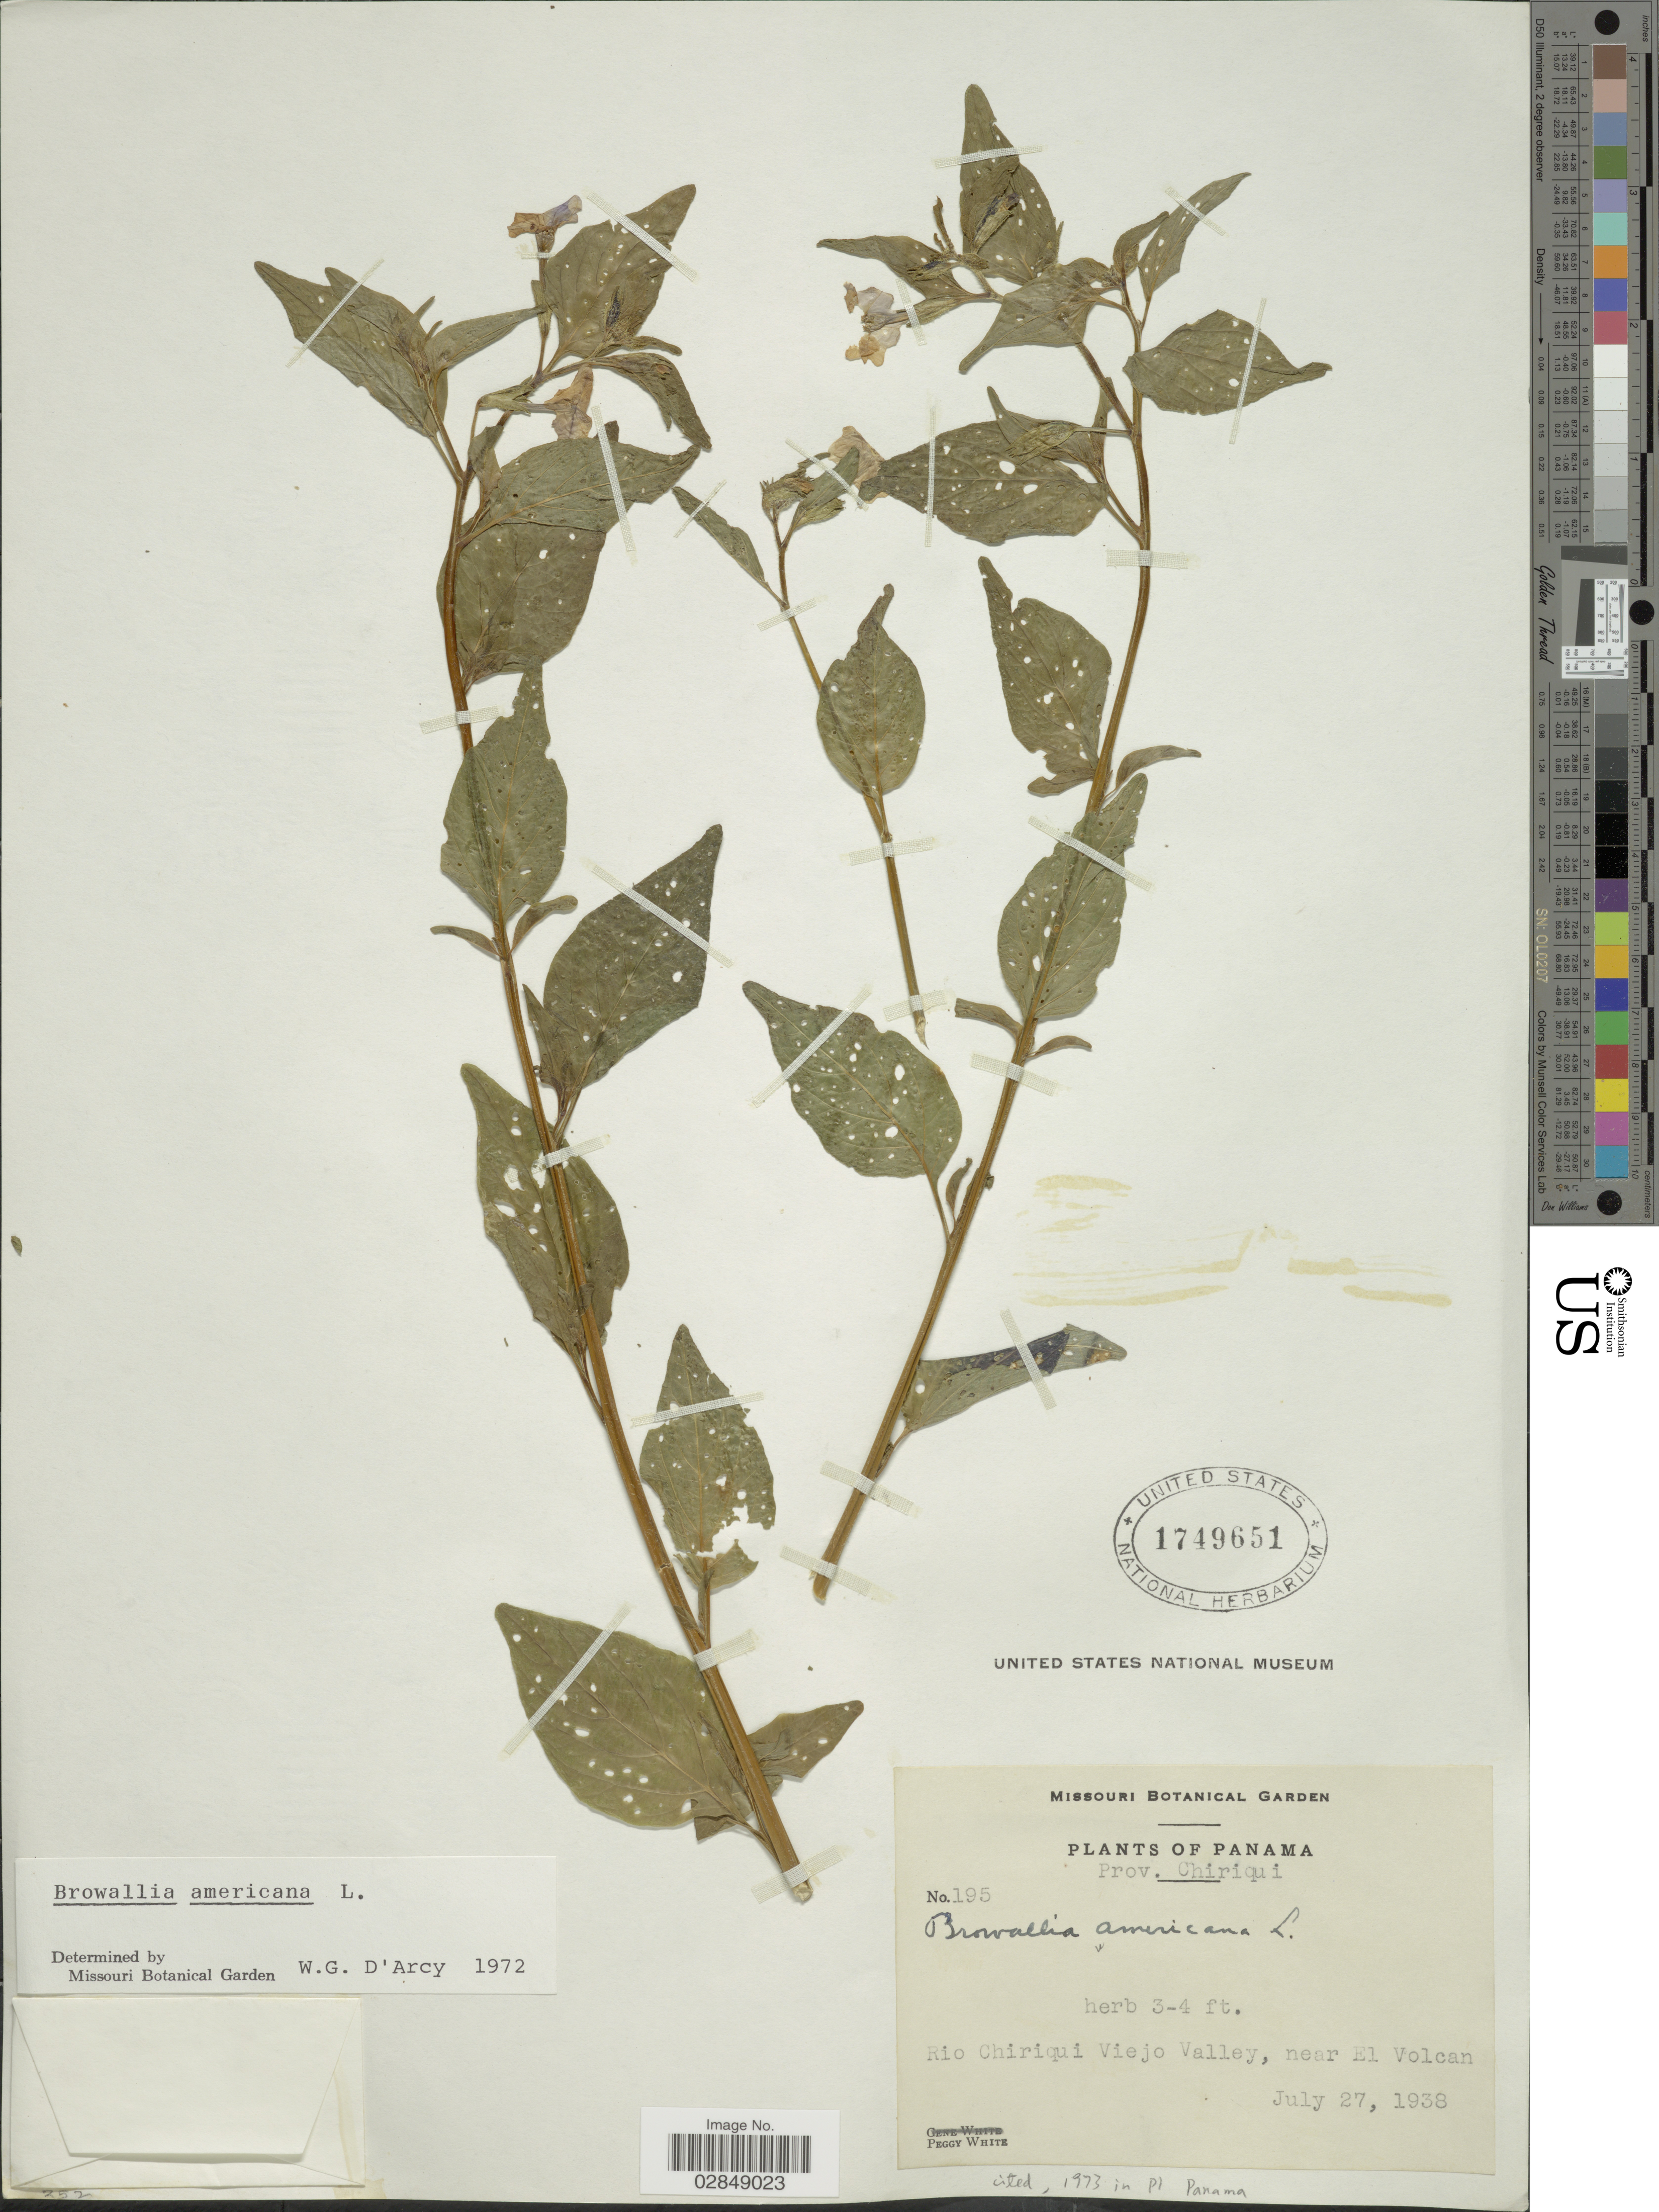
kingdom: Plantae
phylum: Tracheophyta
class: Magnoliopsida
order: Solanales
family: Solanaceae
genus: Browallia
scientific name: Browallia americana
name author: L.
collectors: P. White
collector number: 195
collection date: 1938-07-27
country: Panama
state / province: Chiriqui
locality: Rio Chiriqui Viejo Valley, near El Volan.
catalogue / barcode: US 1749651